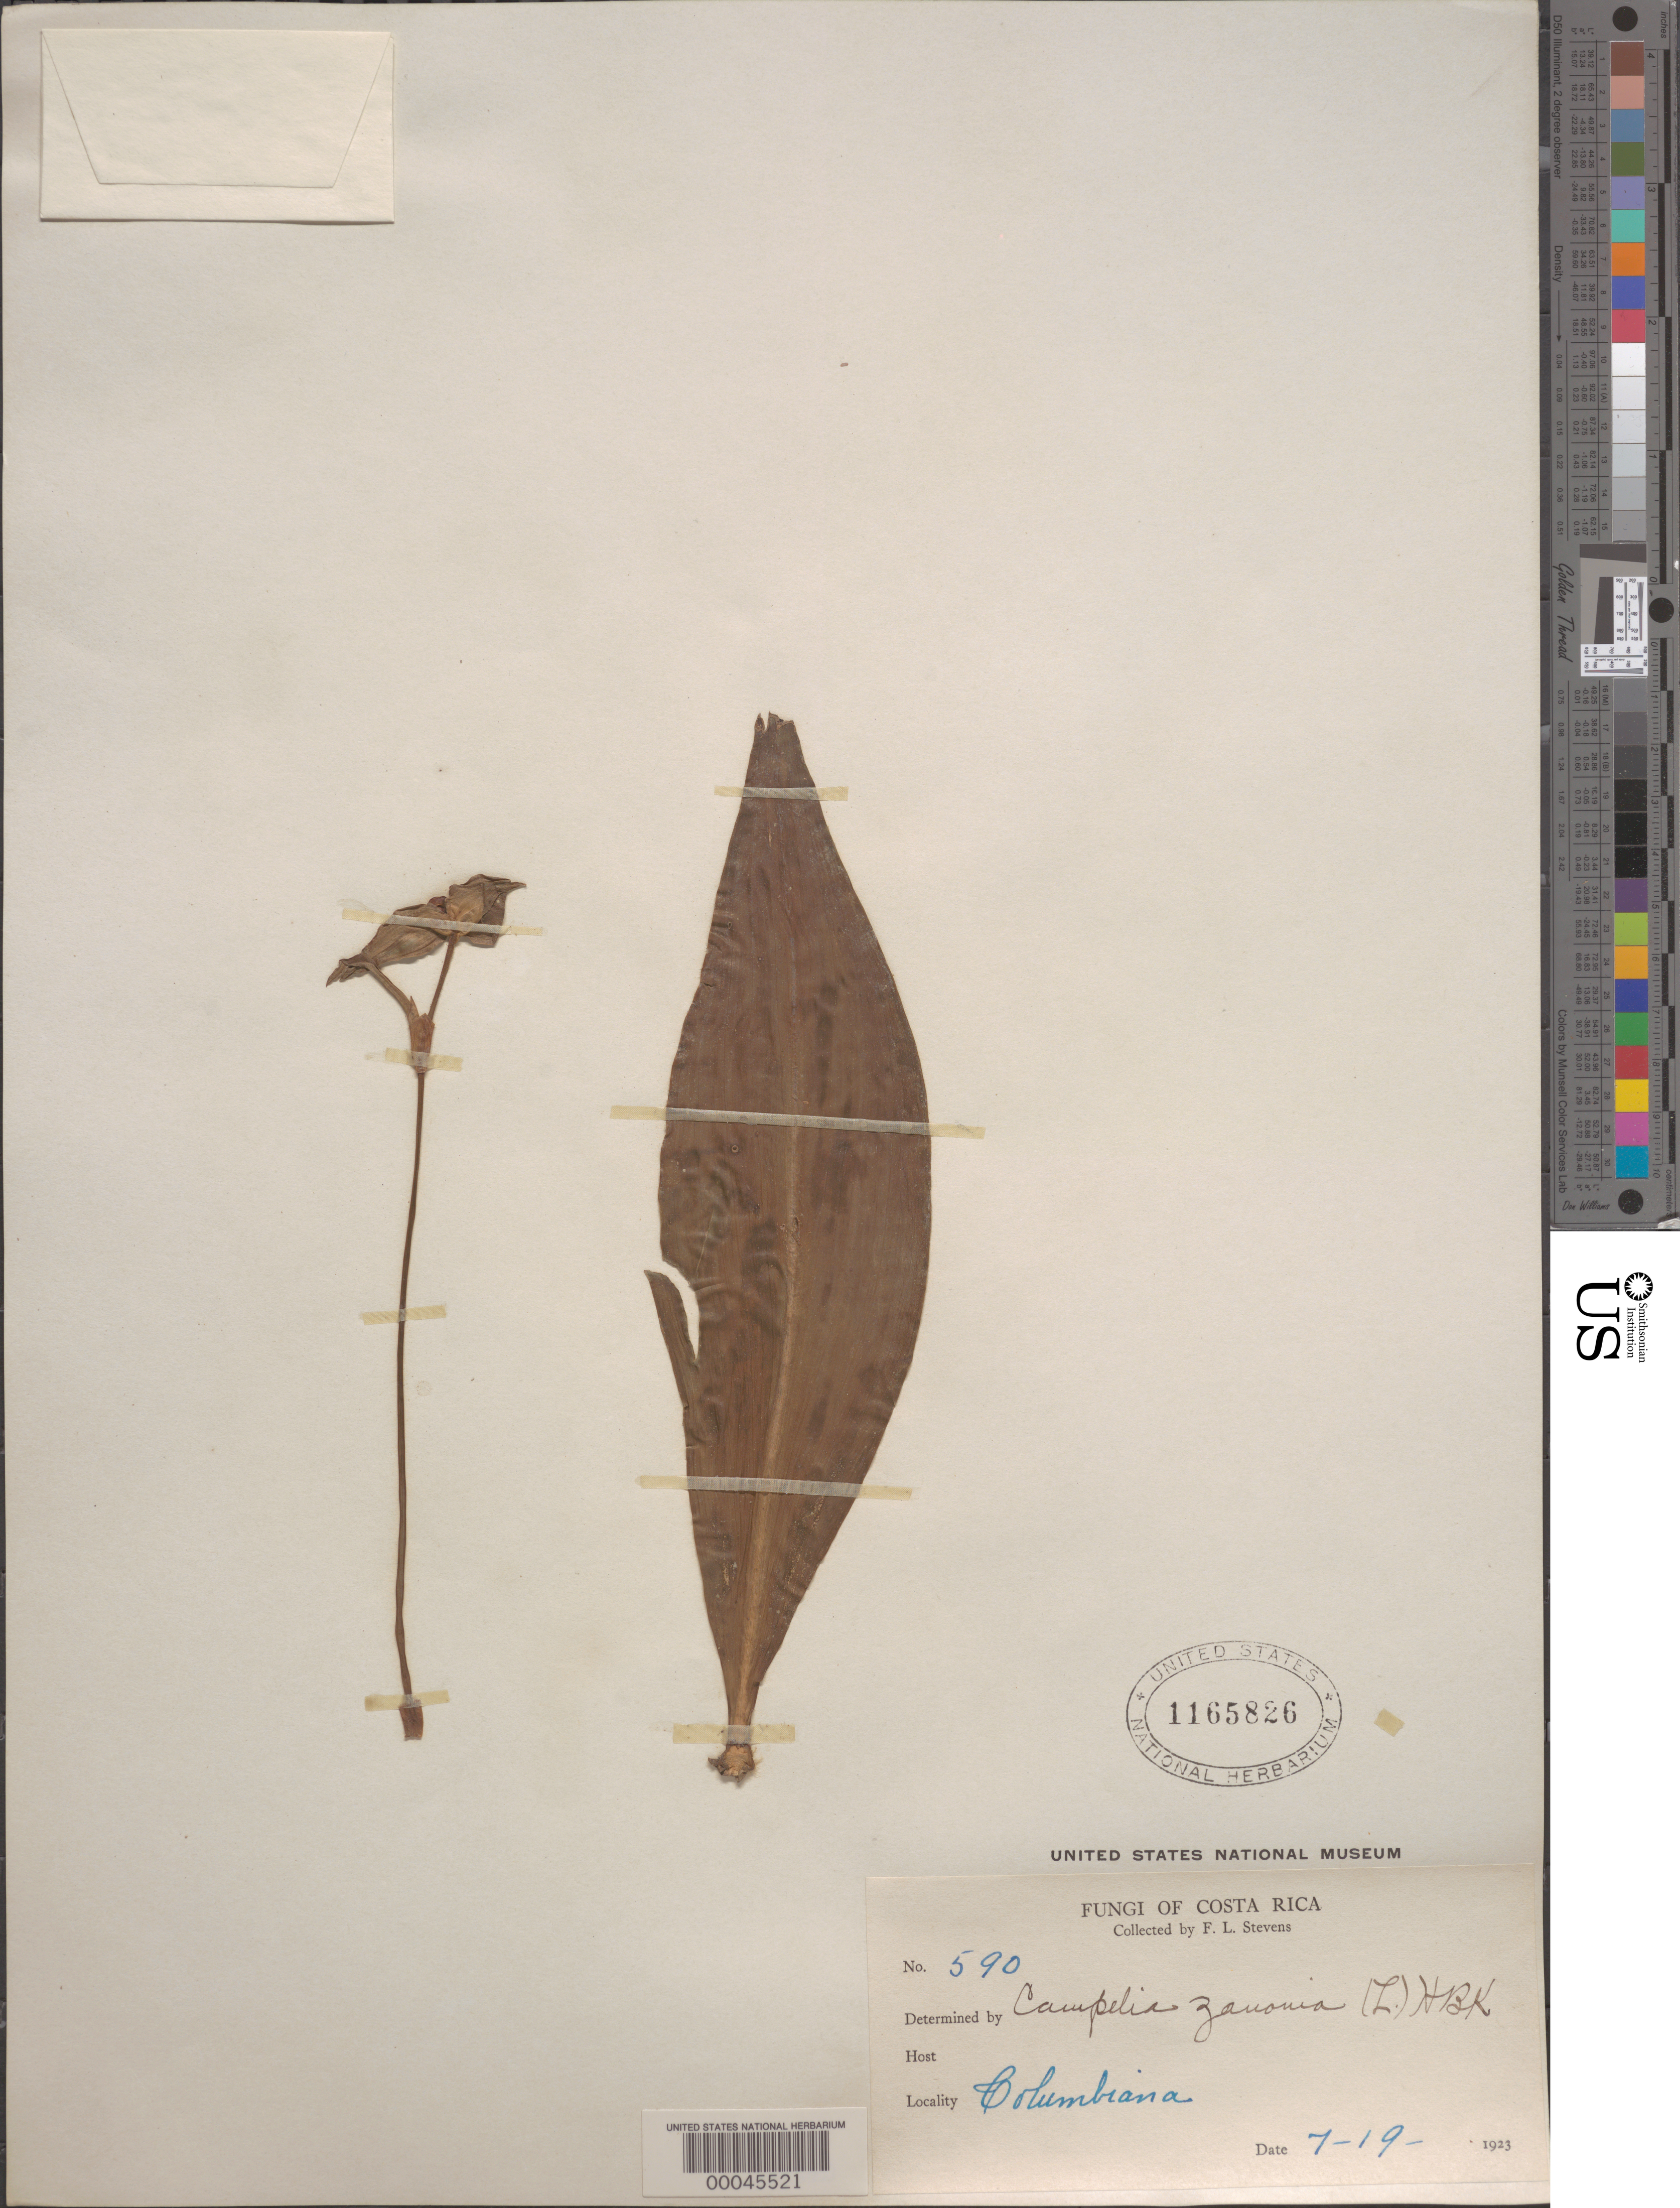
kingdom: Plantae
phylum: Tracheophyta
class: Liliopsida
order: Commelinales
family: Commelinaceae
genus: Tradescantia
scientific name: Tradescantia zanonia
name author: (L.) Sw.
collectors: F. L. Stevens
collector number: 590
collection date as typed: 19 Jul 1923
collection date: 1923-07-19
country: Costa Rica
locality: Columbiana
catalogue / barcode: US 1165826